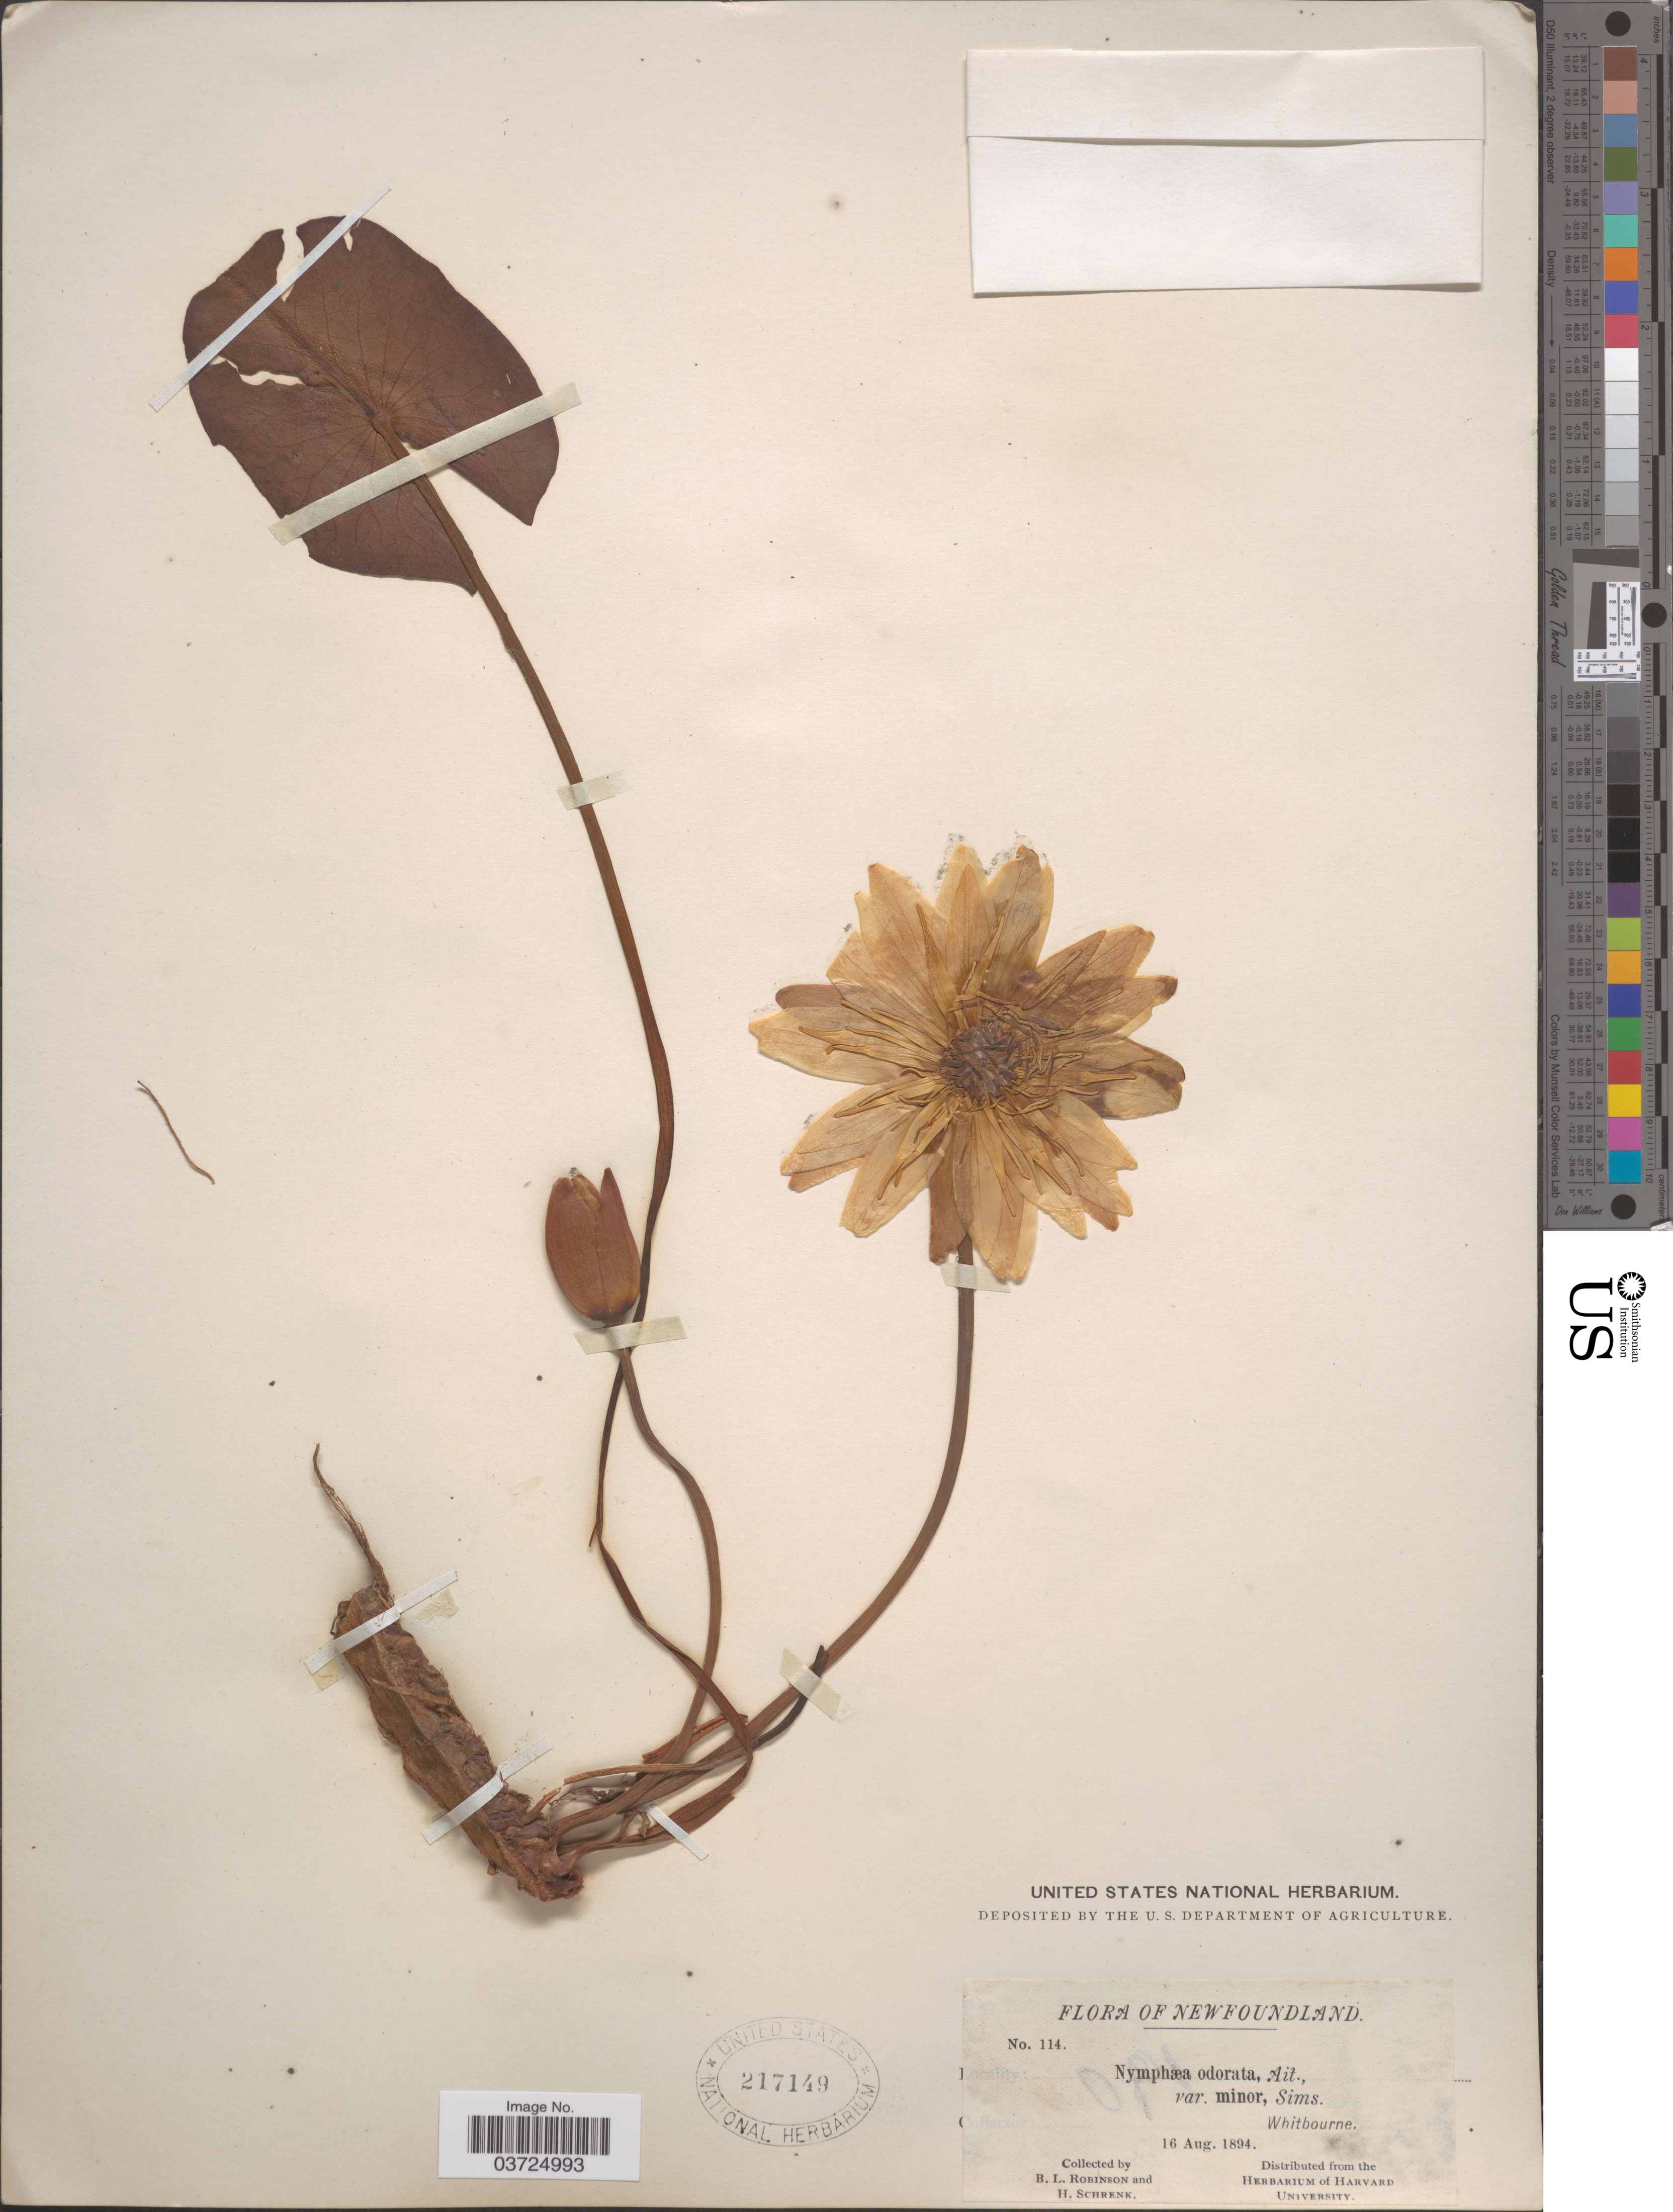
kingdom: Plantae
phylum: Tracheophyta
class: Magnoliopsida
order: Nymphaeales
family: Nymphaeaceae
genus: Nymphaea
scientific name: Nymphaea odorata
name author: Aiton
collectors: B. L. Robinson & H. Schrenk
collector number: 114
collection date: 1894-08-16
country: Canada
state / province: Newfoundland and Labrador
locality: Whitbourne.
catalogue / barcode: US 217149